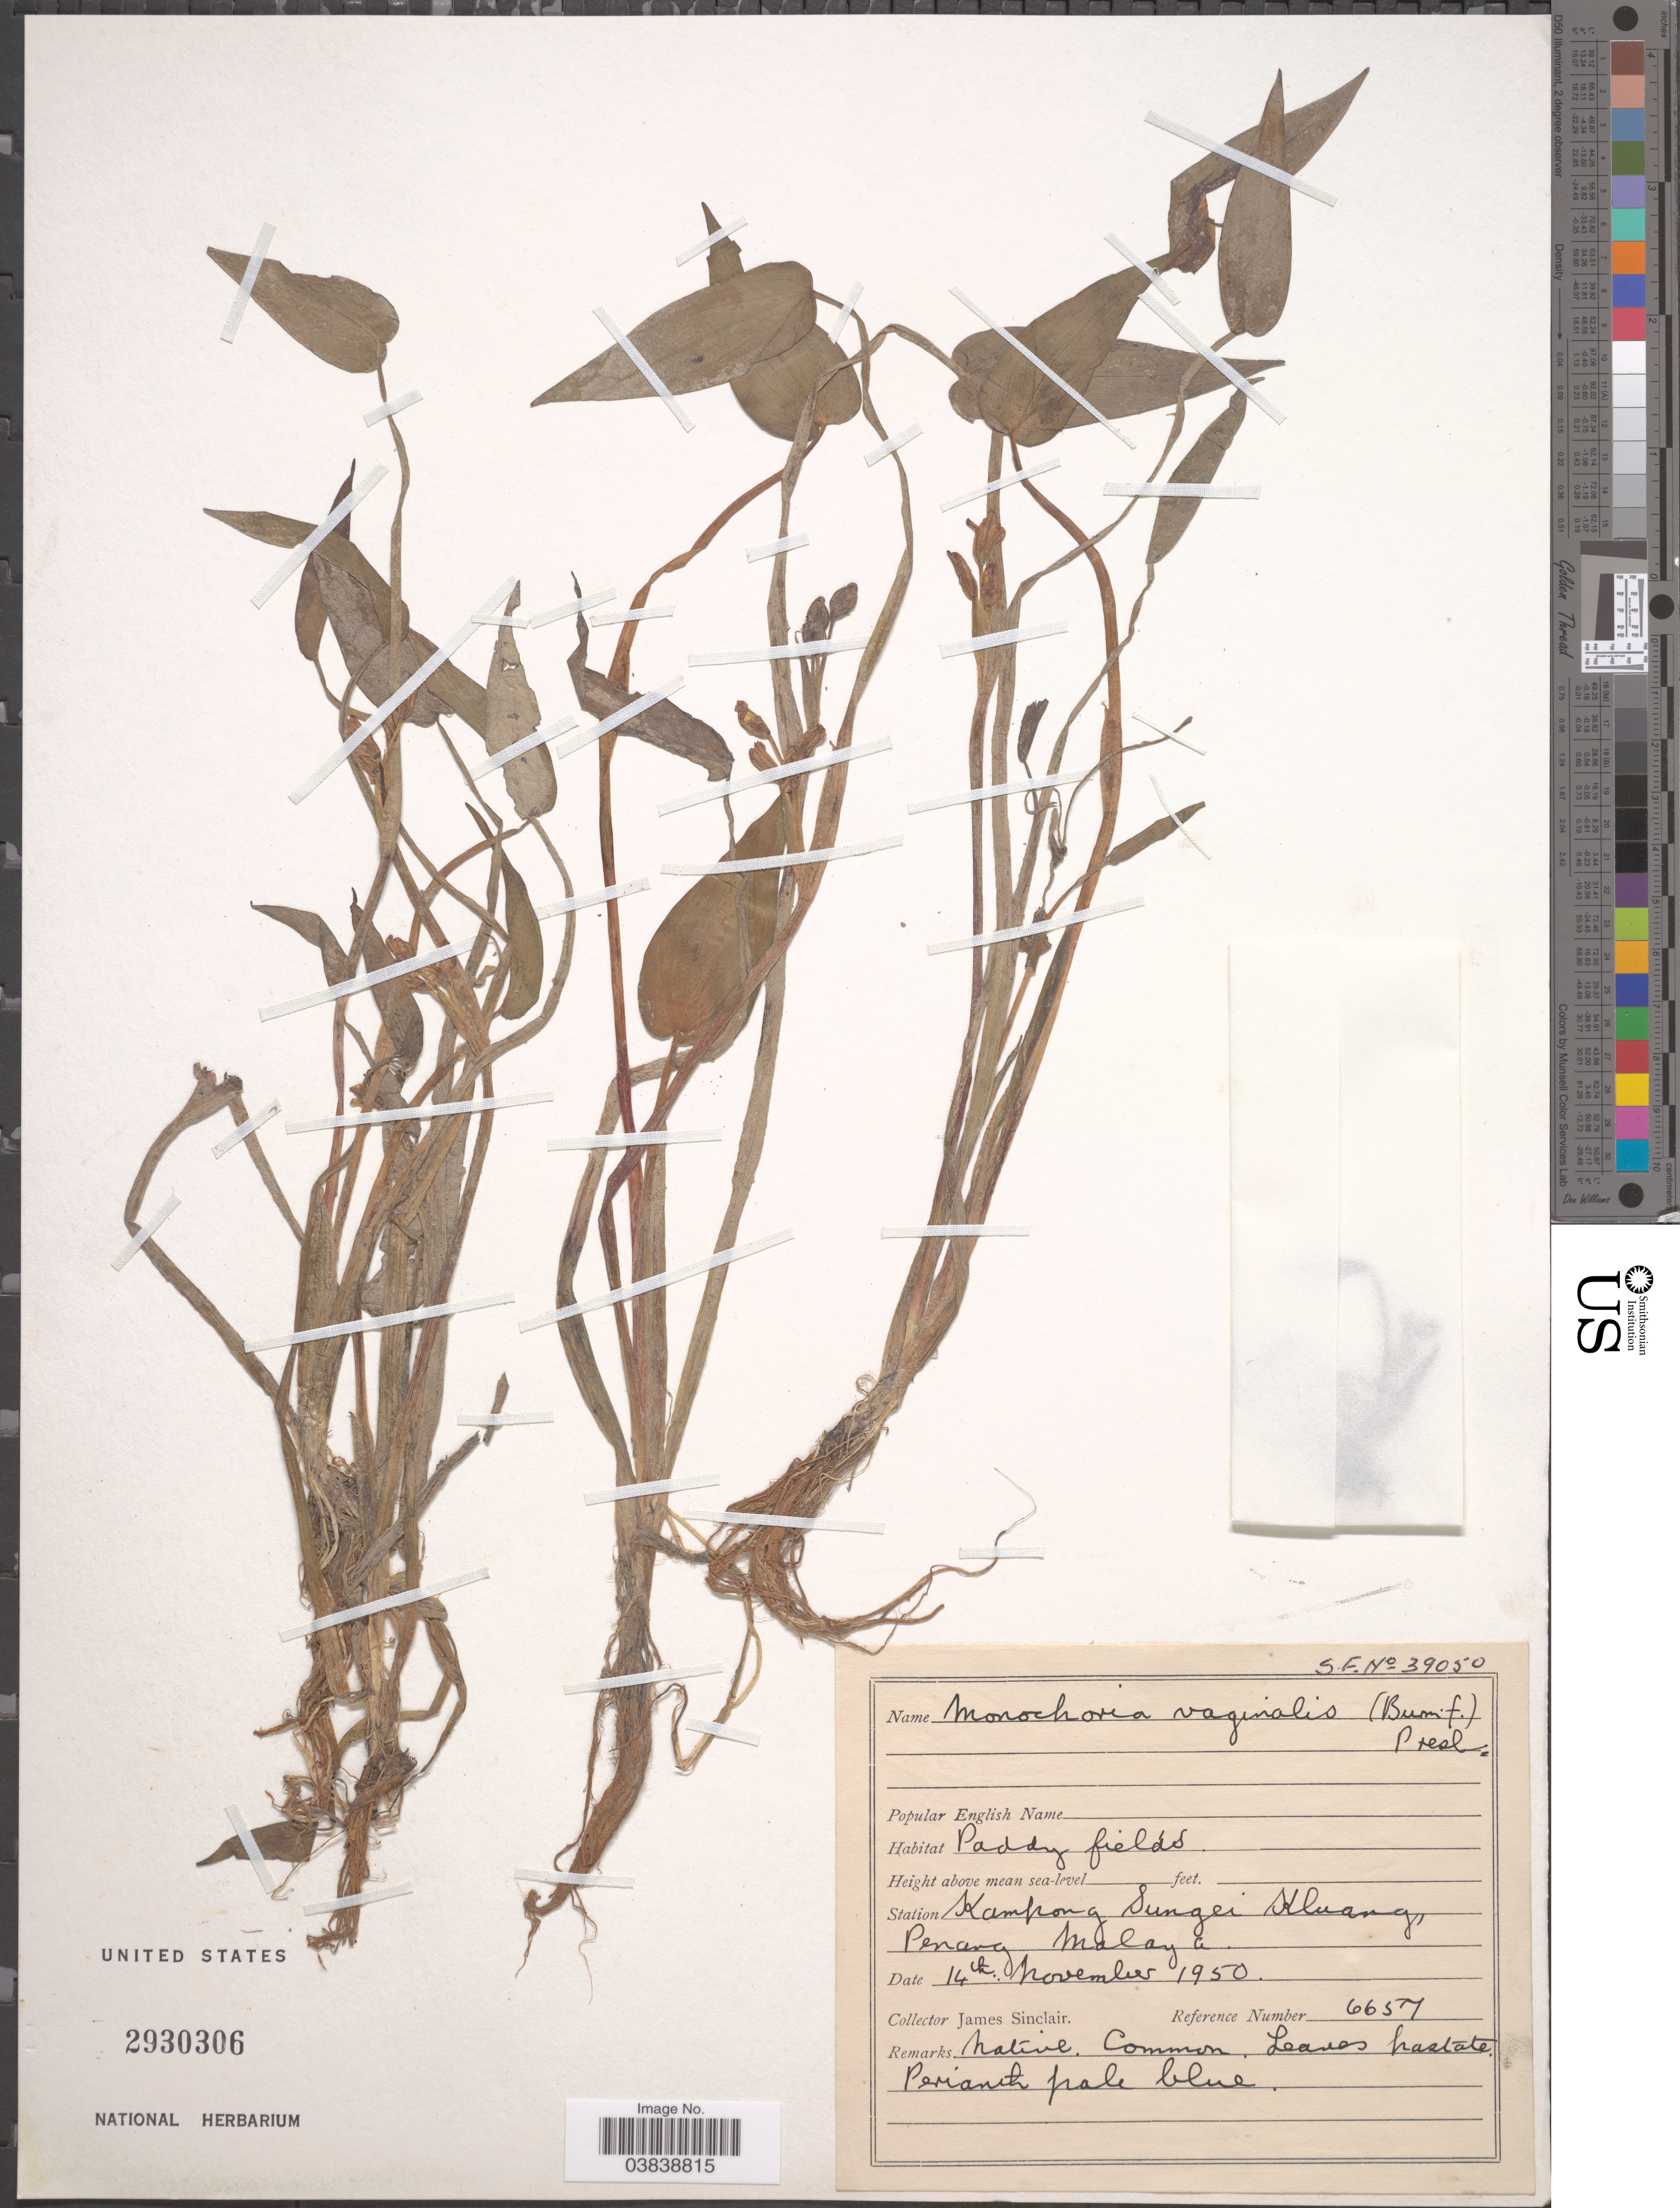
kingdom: Plantae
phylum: Tracheophyta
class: Liliopsida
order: Commelinales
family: Pontederiaceae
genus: Monochoria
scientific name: Monochoria vaginalis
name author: (Burm. f.) C. Presl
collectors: J. Sinclair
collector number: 6657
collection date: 1950-11-14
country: Malaysia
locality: Station Kampong Sungei Kluang, Penang, Malaya.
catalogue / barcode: US 2930306